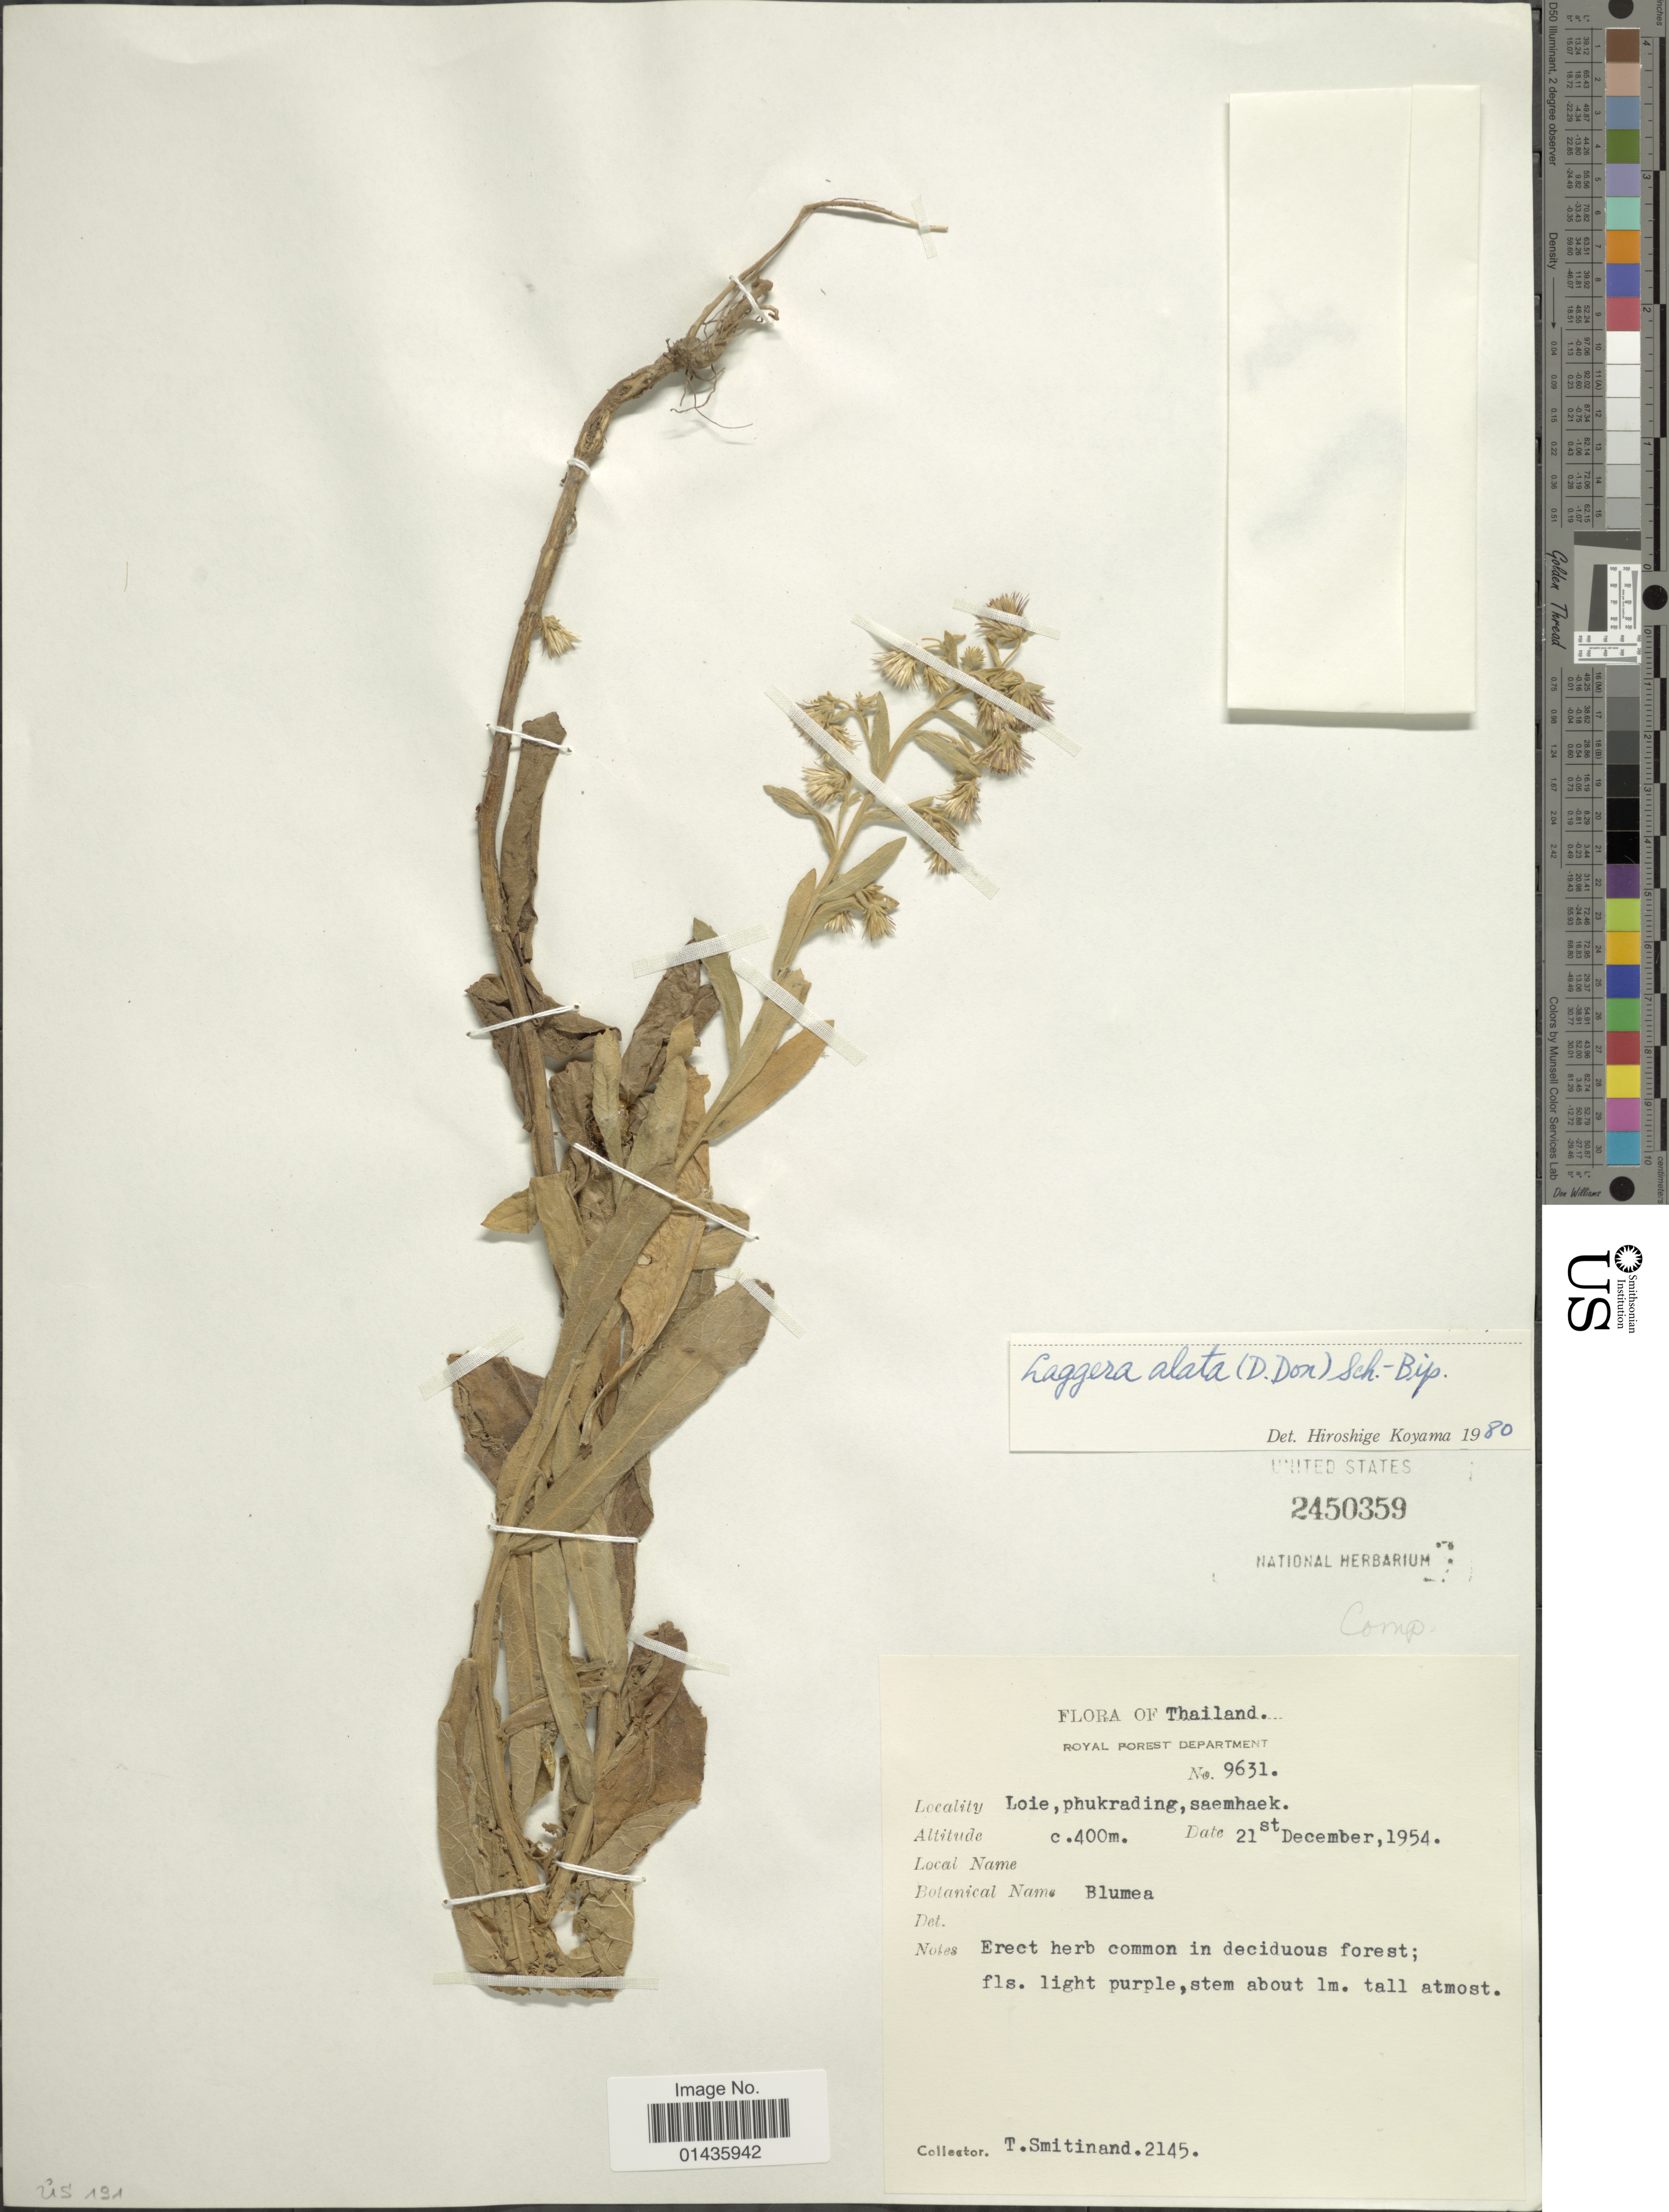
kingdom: Plantae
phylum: Tracheophyta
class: Magnoliopsida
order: Asterales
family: Asteraceae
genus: Laggera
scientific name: Laggera alata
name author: Sch. Bip.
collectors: T. Smitinand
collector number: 2145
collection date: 1954-12-21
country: Thailand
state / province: Loei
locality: Loie, phukrading, saemhaek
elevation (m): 400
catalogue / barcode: US 2450359